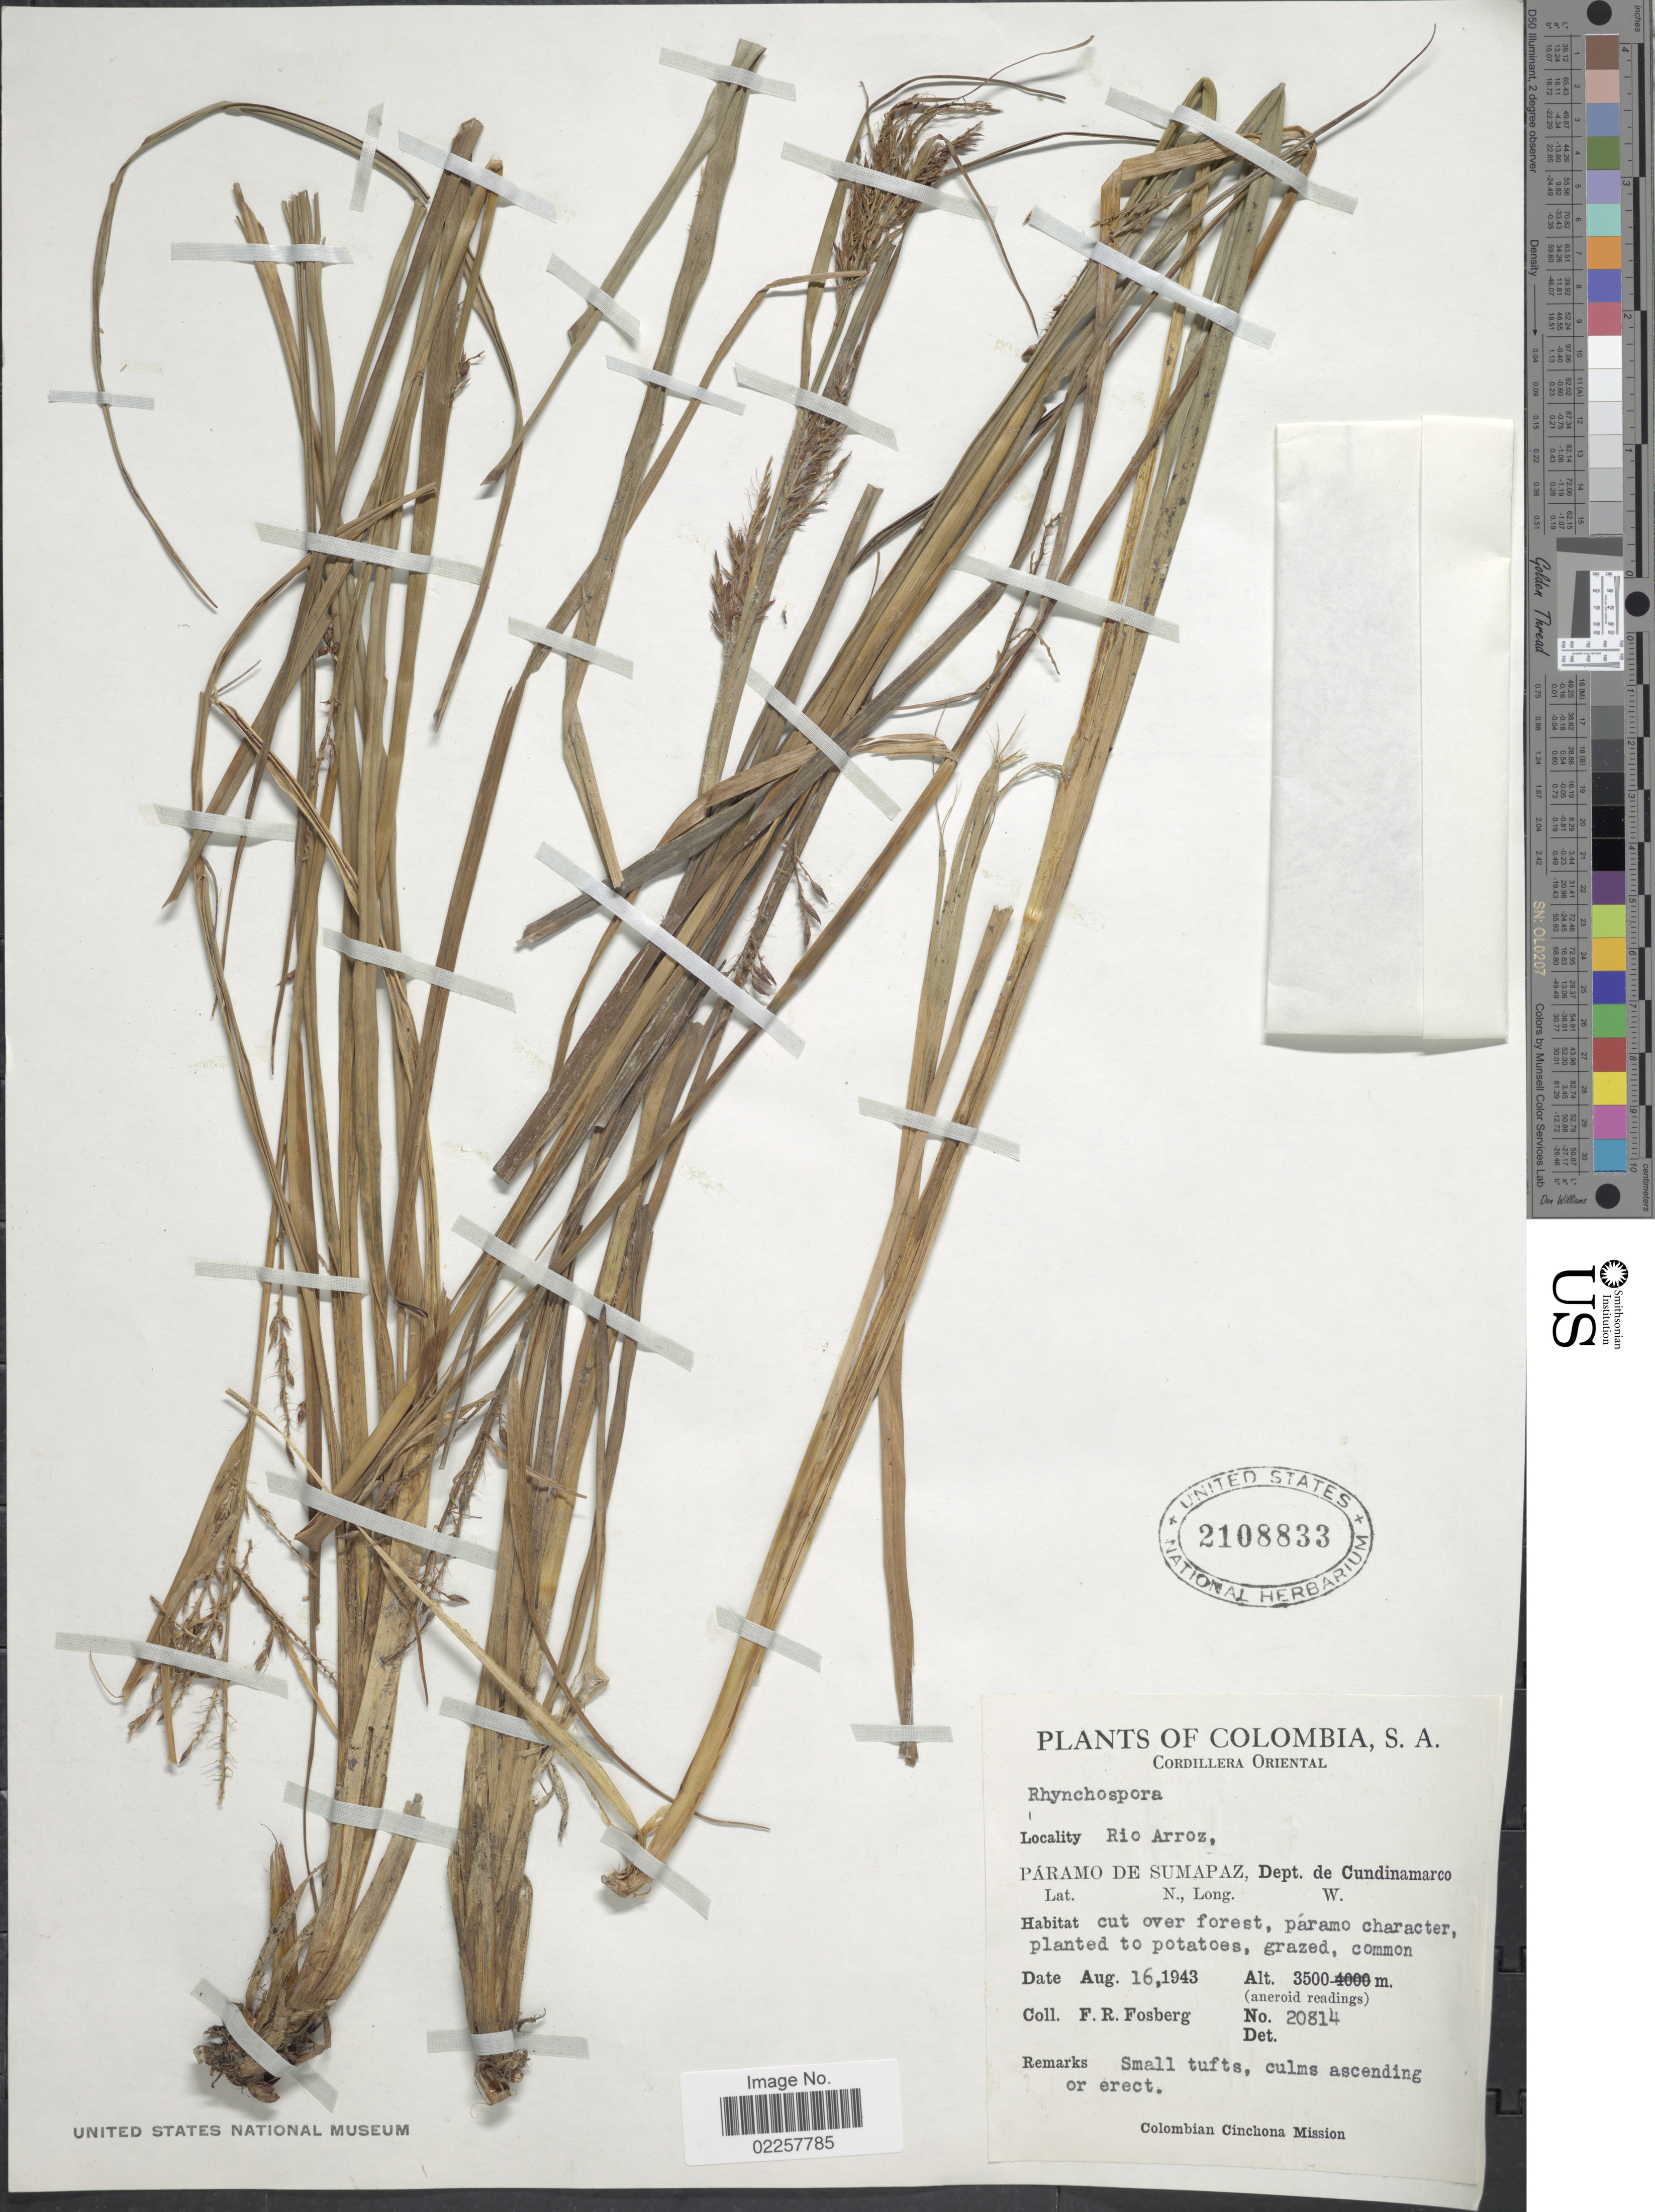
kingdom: Plantae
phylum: Tracheophyta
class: Liliopsida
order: Poales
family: Cyperaceae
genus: Rhynchospora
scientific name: Rhynchospora sp.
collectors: F. R. Fosberg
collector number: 20814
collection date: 1943-08-16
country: Colombia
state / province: Cundinamarca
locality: Cordillera Oriental, Rio Arroz, Paramo de Sumapaz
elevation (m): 3500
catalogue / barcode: US 2108833